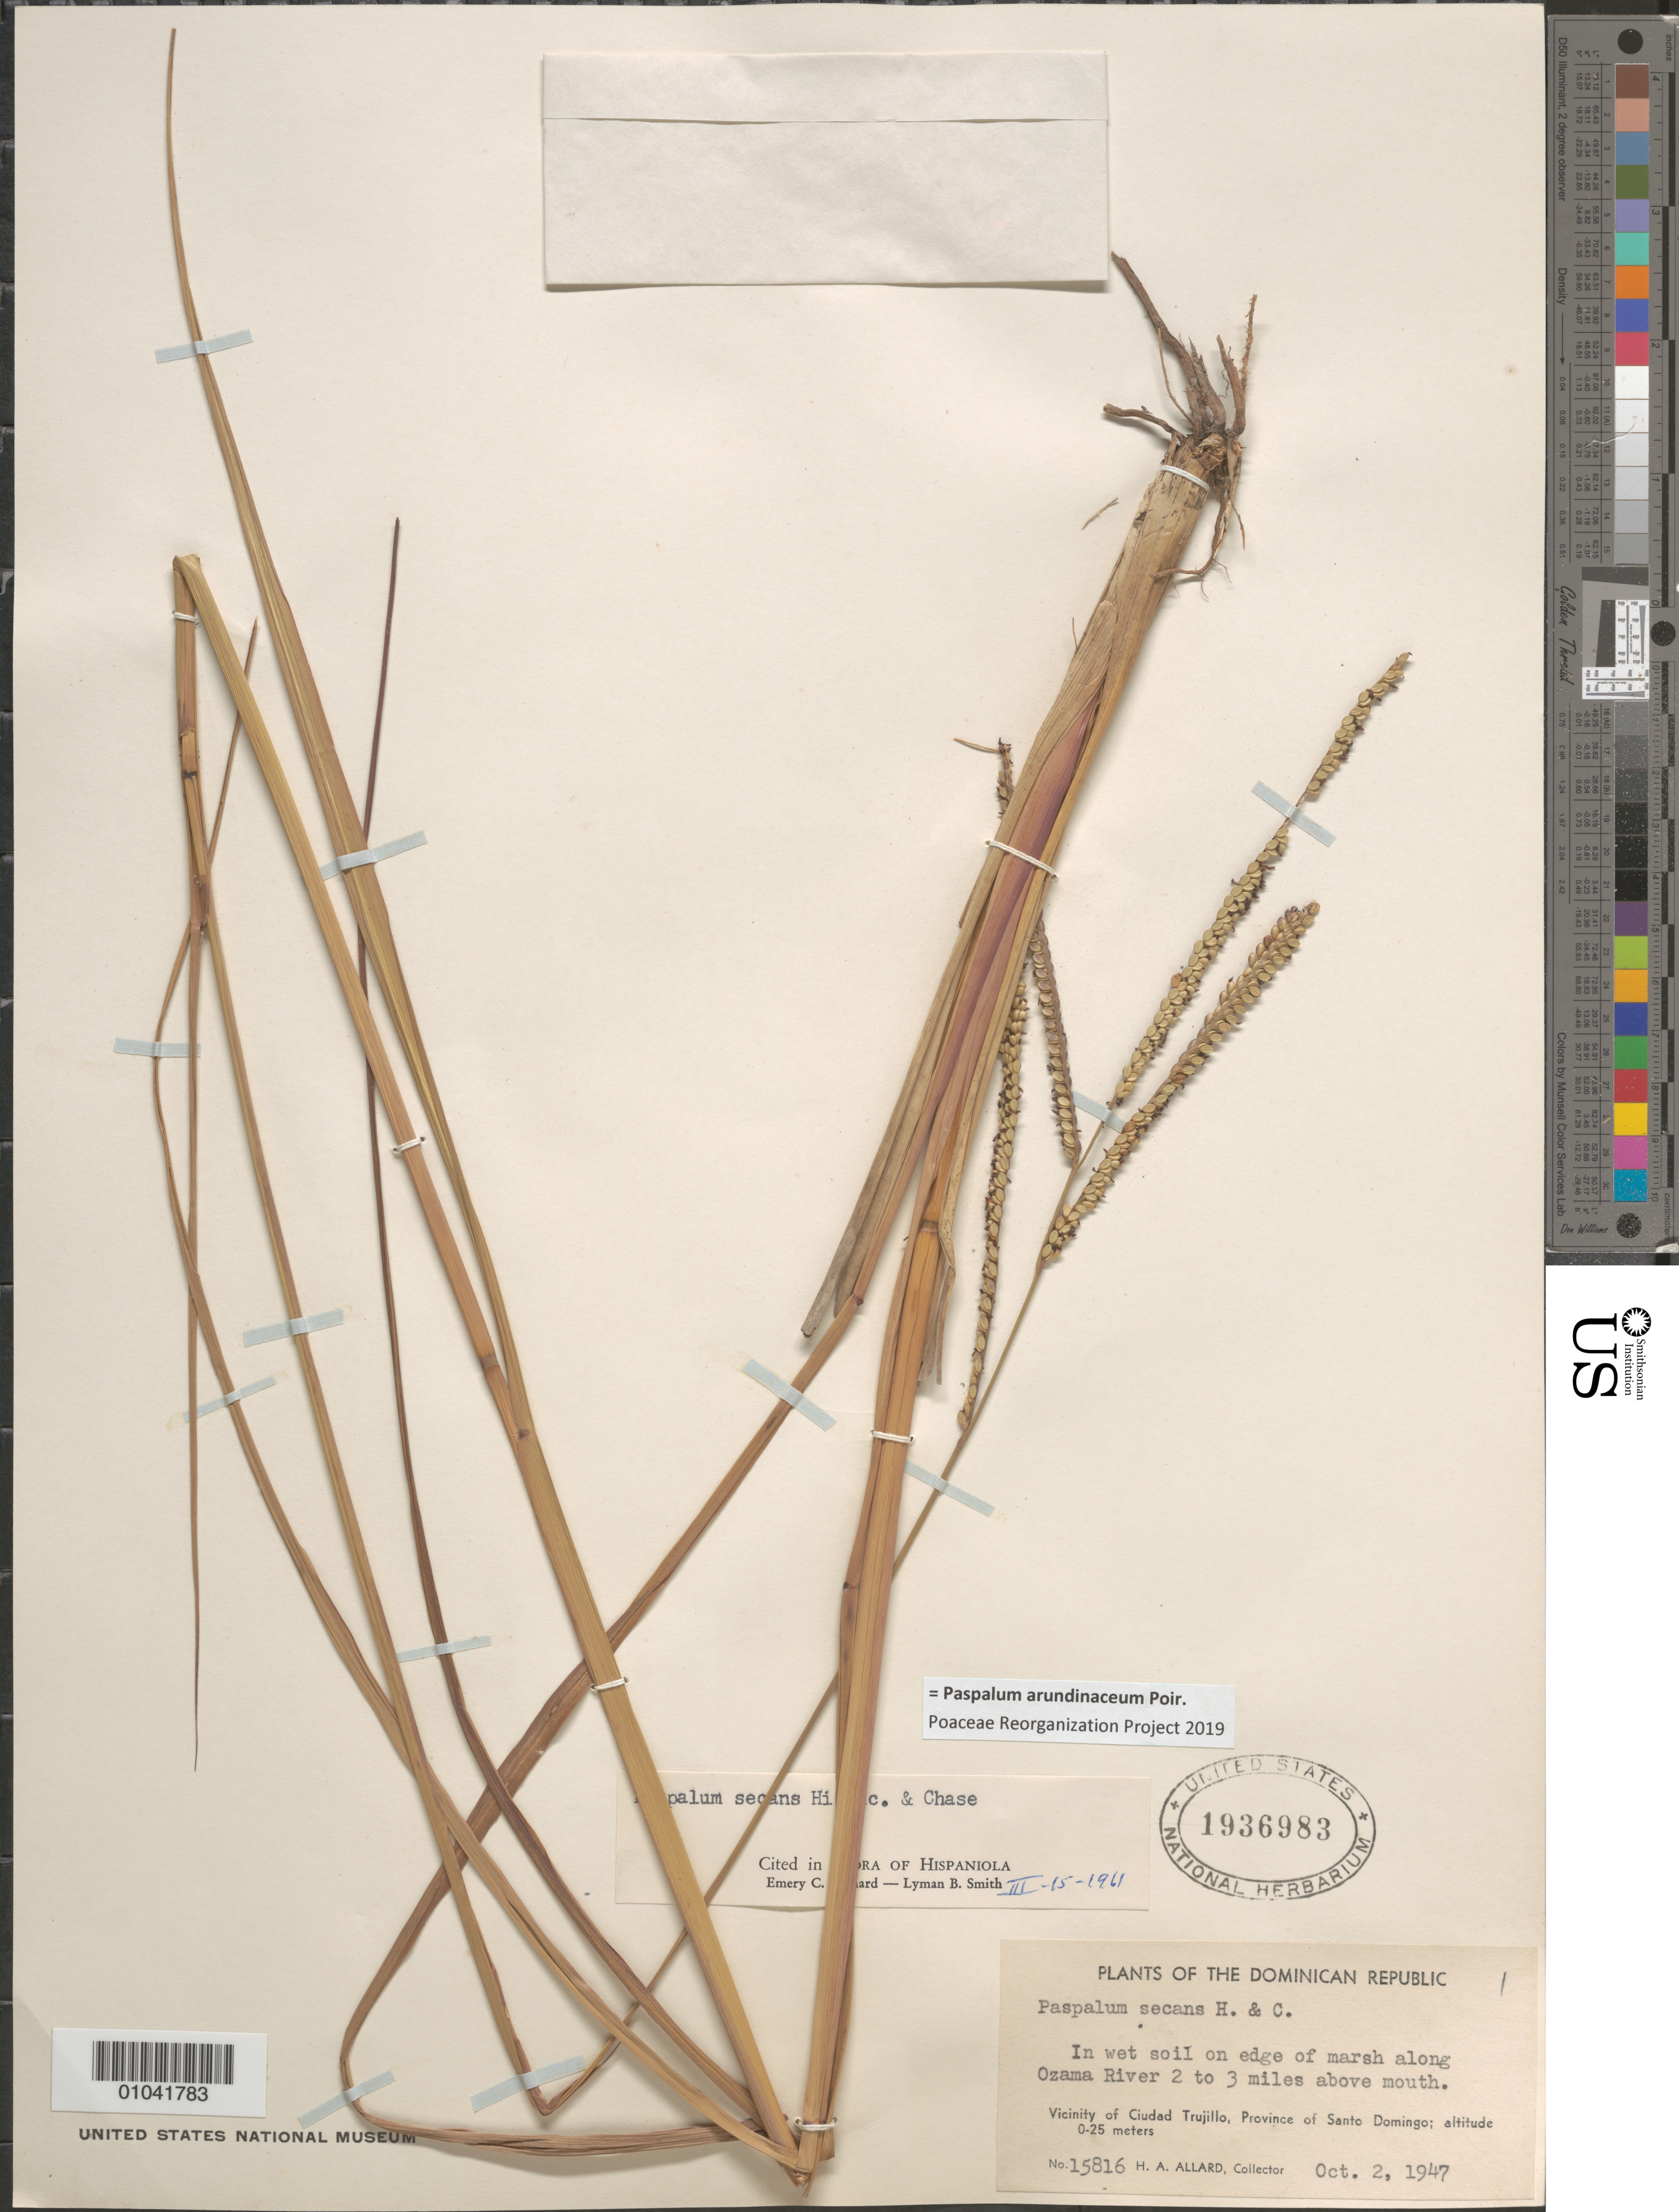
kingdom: Plantae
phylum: Tracheophyta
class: Liliopsida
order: Poales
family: Poaceae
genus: Paspalum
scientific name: Paspalum secans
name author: Hitchc. & Chase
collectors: H. A. Allard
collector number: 15816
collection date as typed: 02 Oct 1947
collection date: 1947-10-02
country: Dominican Republic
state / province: Distrito Nacional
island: Hispaniola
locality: Vicinity of Ciudad Trujillo, Province of Santo Domingo, along Ozama River 2 to 3 miles above mouth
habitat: in wet soil on edge of marsh along river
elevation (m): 0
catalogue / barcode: US 1936983